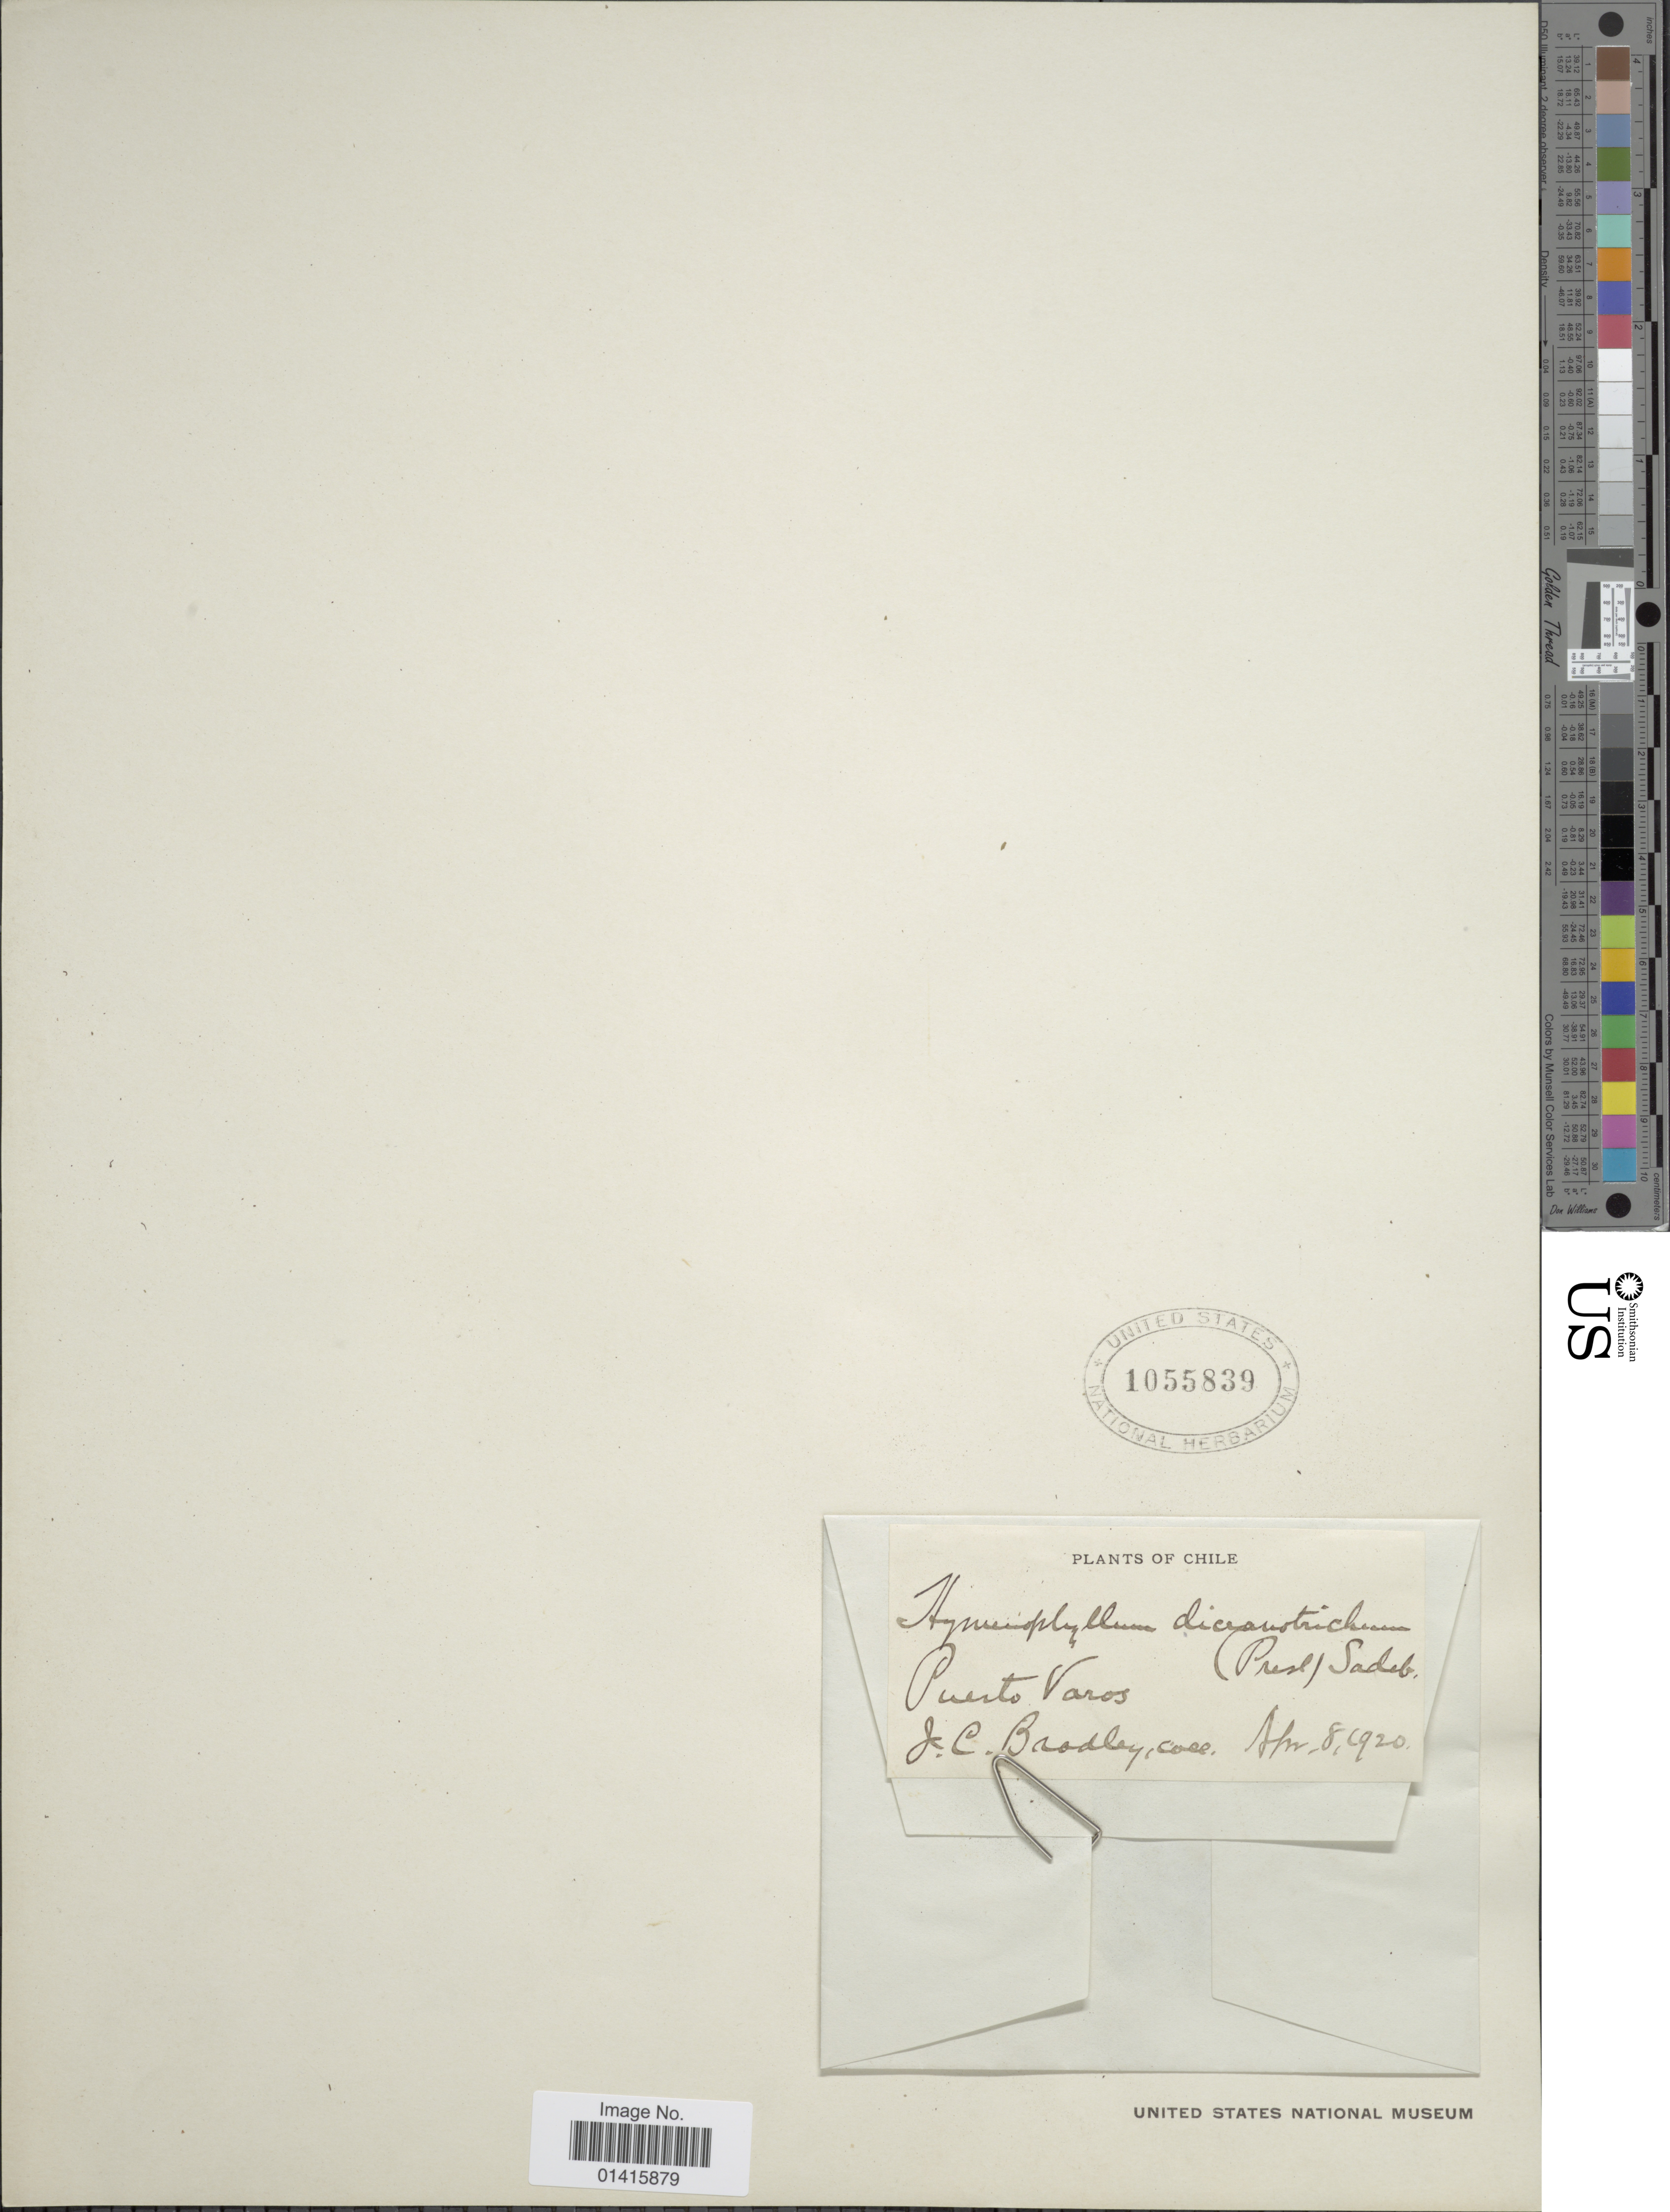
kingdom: Plantae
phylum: Tracheophyta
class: Polypodiopsida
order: Hymenophyllales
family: Hymenophyllaceae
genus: Hymenophyllum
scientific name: Hymenophyllum dicranotrichum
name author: (C. Presl) Sadeb.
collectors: J. Bradley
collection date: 1920-04-08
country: Chile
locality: Puerto Varos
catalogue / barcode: US 1055839